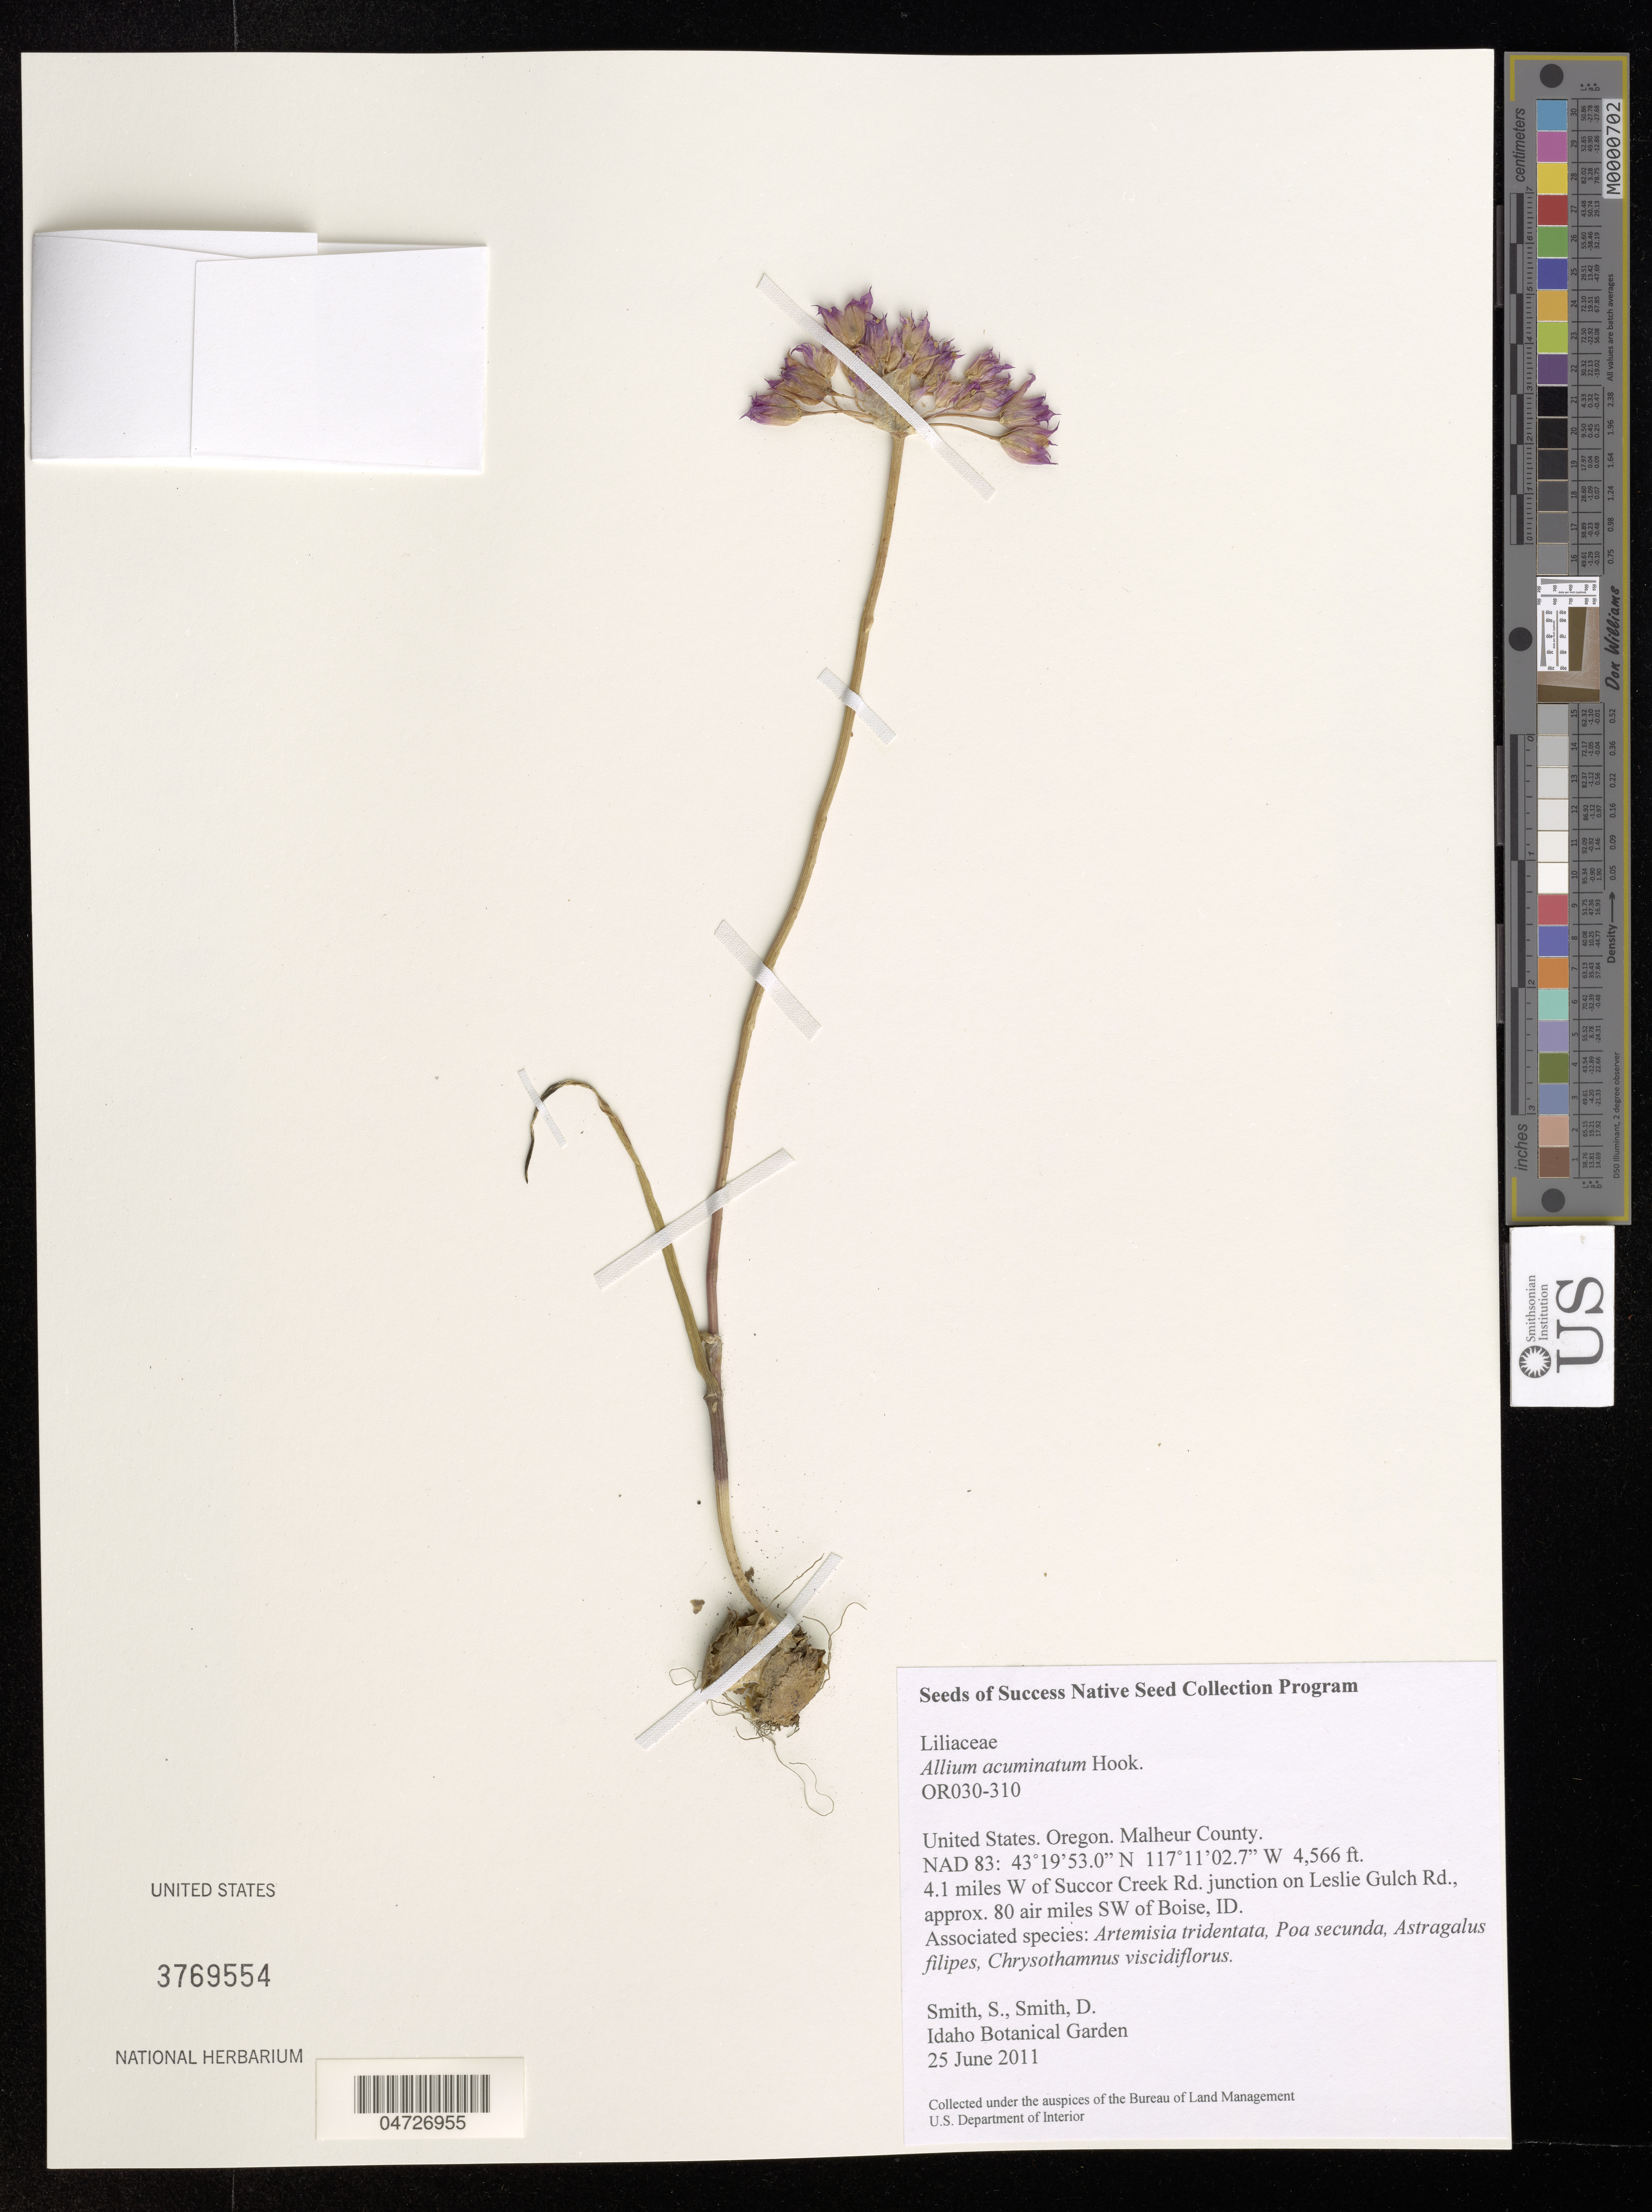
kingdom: Plantae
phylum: Tracheophyta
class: Liliopsida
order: Asparagales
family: Amaryllidaceae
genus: Allium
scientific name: Allium acuminatum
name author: Hook.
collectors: S. Smith & D. Smith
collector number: OR030-310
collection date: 2011-06-25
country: United States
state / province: Oregon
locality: Malheur County. 4.1 miles W of Succor Creek Rd. junction on Leslie Gulch Rd., approx. 80 air miles SW of Boise, ID.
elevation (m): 1392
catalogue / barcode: US 3769554